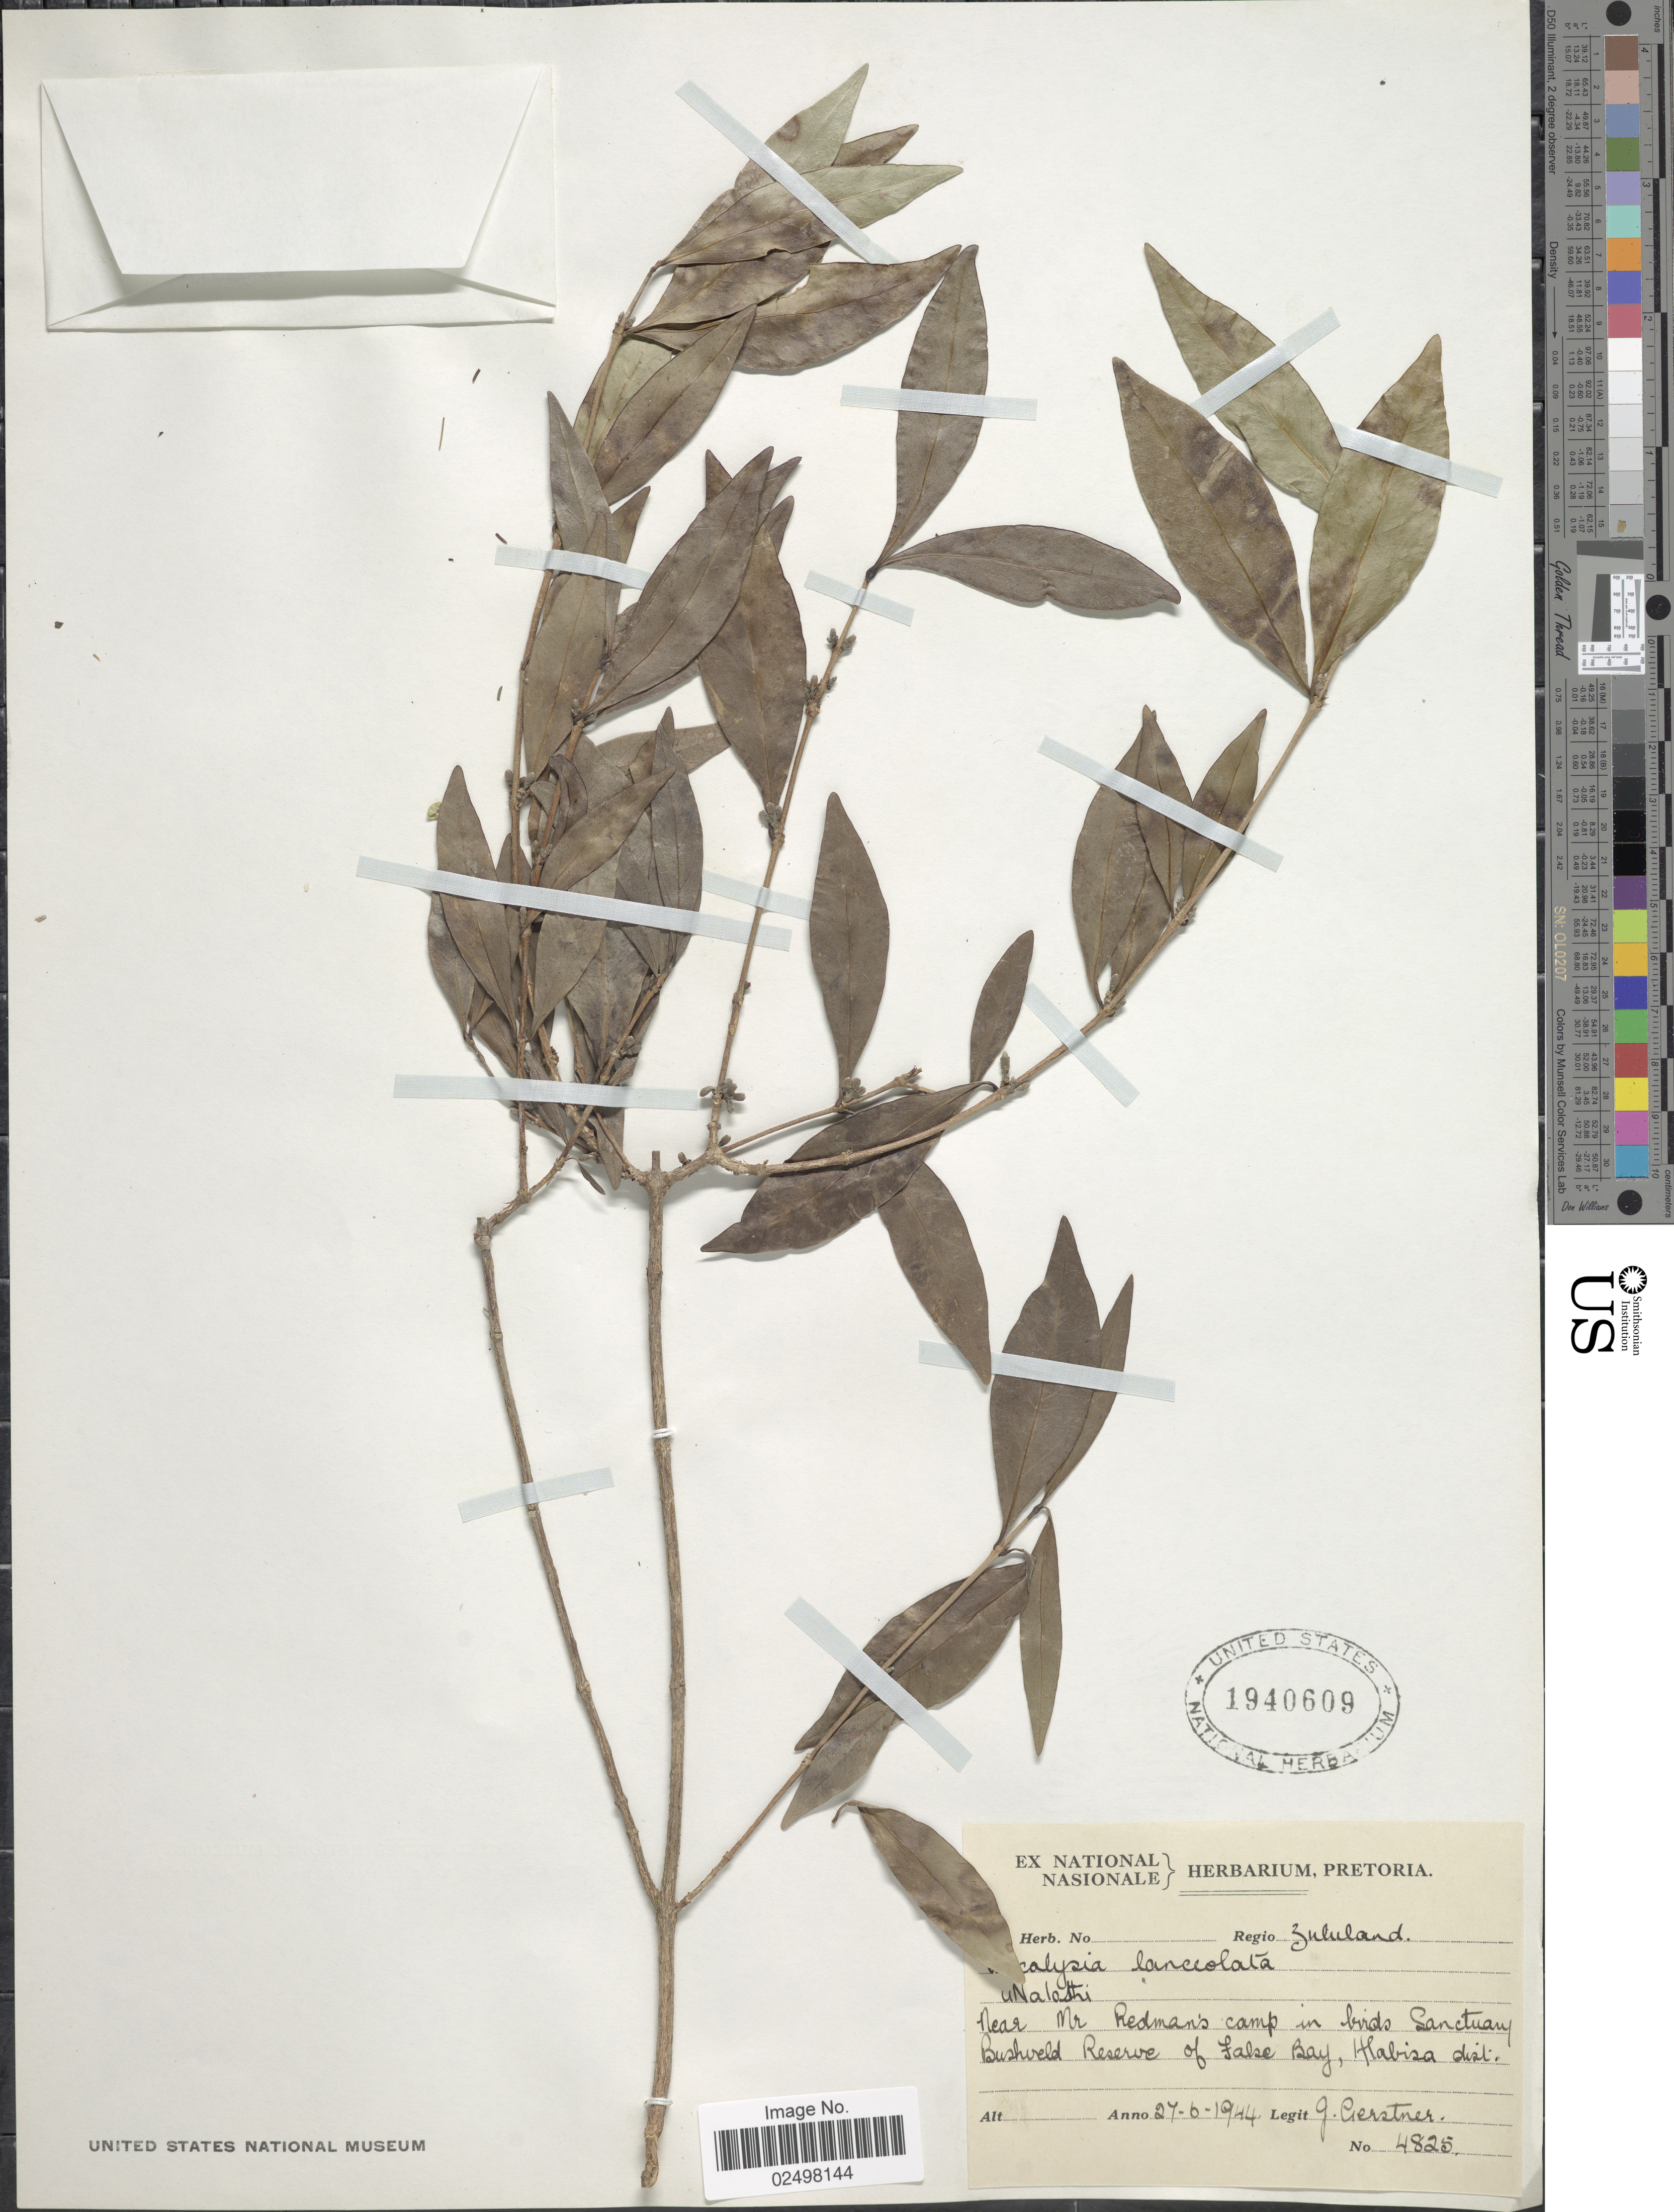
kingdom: Plantae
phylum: Tracheophyta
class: Magnoliopsida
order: Gentianales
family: Rubiaceae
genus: Tricalysia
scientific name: Tricalysia lanceolata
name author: (Sond.) Burtt Davy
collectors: J. Gerstner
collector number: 4825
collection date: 1944-06-27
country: South Africa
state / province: KwaZulu-Natal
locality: Regio Zululand, near Mr. Redman's camp in brids Sanctuary Bushveld Reserve of Fake Bay, Habisa dist.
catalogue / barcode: US 1940609